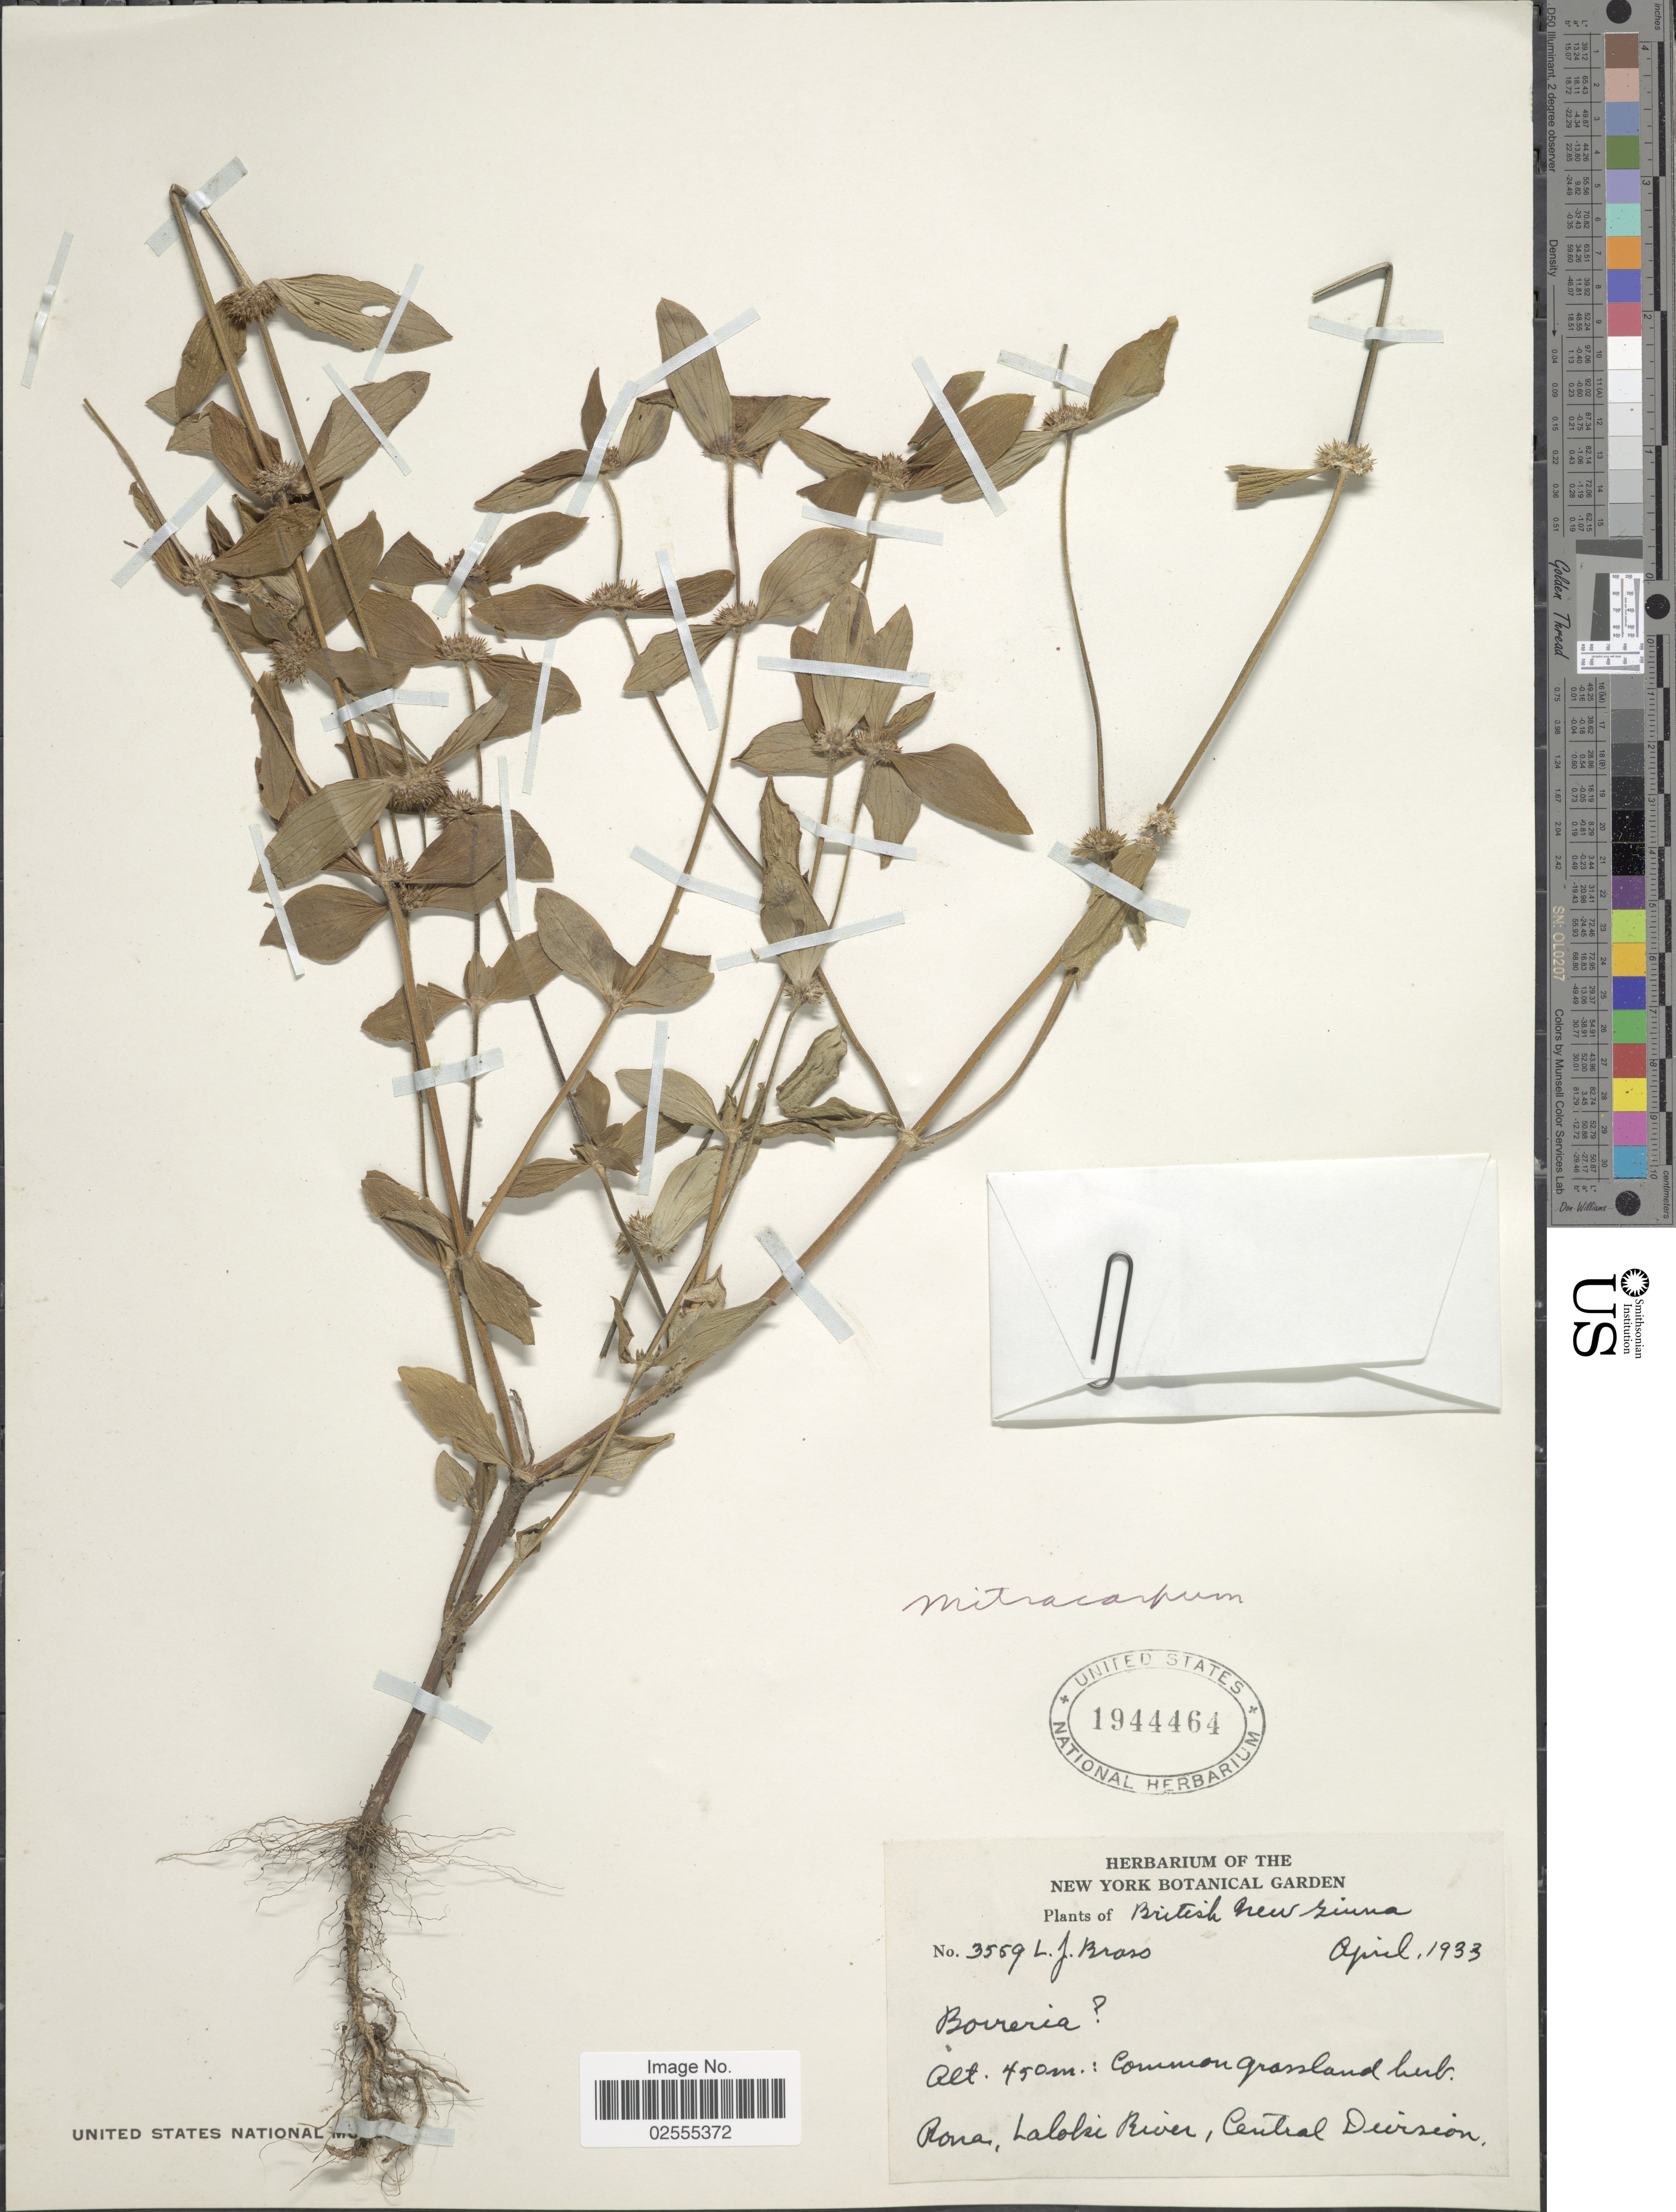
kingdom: Plantae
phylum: Tracheophyta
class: Magnoliopsida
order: Gentianales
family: Rubiaceae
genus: Mitracarpus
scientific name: Mitracarpus hirtus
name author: (L.) DC.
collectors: L. J. Brass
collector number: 3559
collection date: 1933-04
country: Papua New Guinea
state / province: Central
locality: British New Guinea. Rona, Laloki River, Central Division [interpreted]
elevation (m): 450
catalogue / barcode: US 1944464